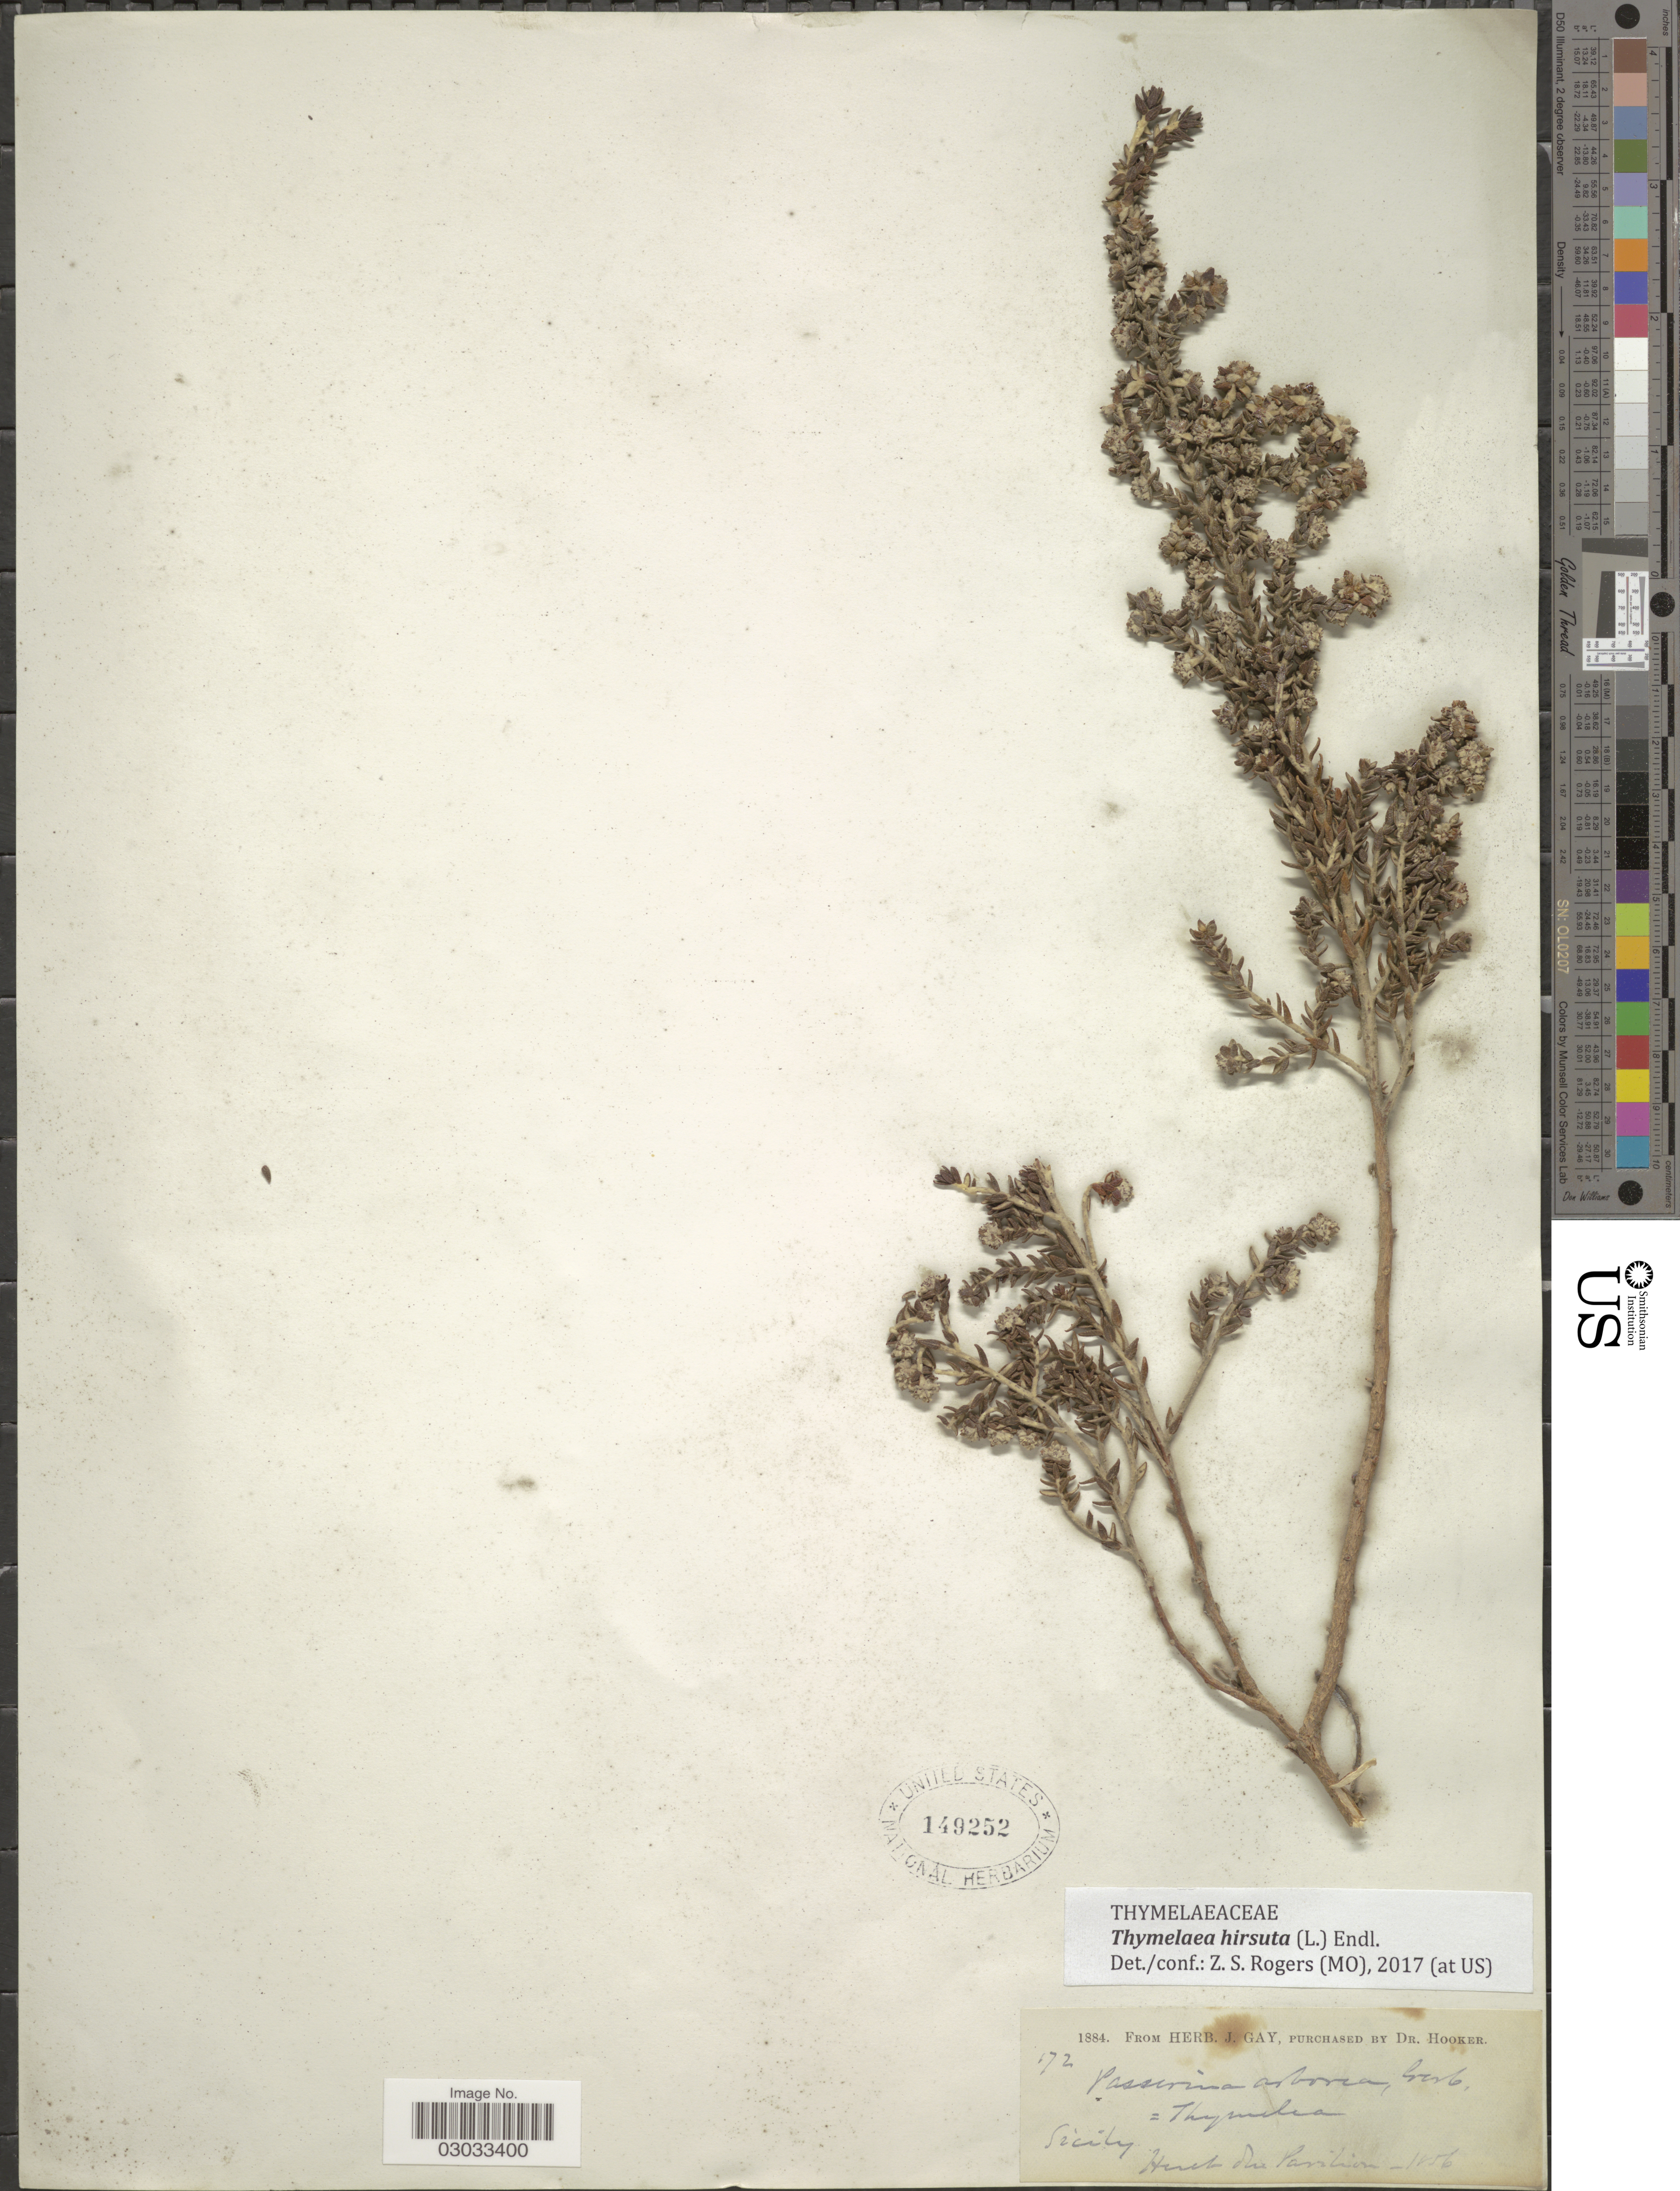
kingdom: Plantae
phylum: Tracheophyta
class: Magnoliopsida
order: Malvales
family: Thymelaeaceae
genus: Thymelaea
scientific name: Thymelaea hirsuta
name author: (L.) Endl.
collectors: ex herb. J. Gay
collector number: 172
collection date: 1856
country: Italy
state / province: Siciliana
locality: Sicily. Iterect [interpreted] du Pavilion.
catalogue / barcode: US 149252